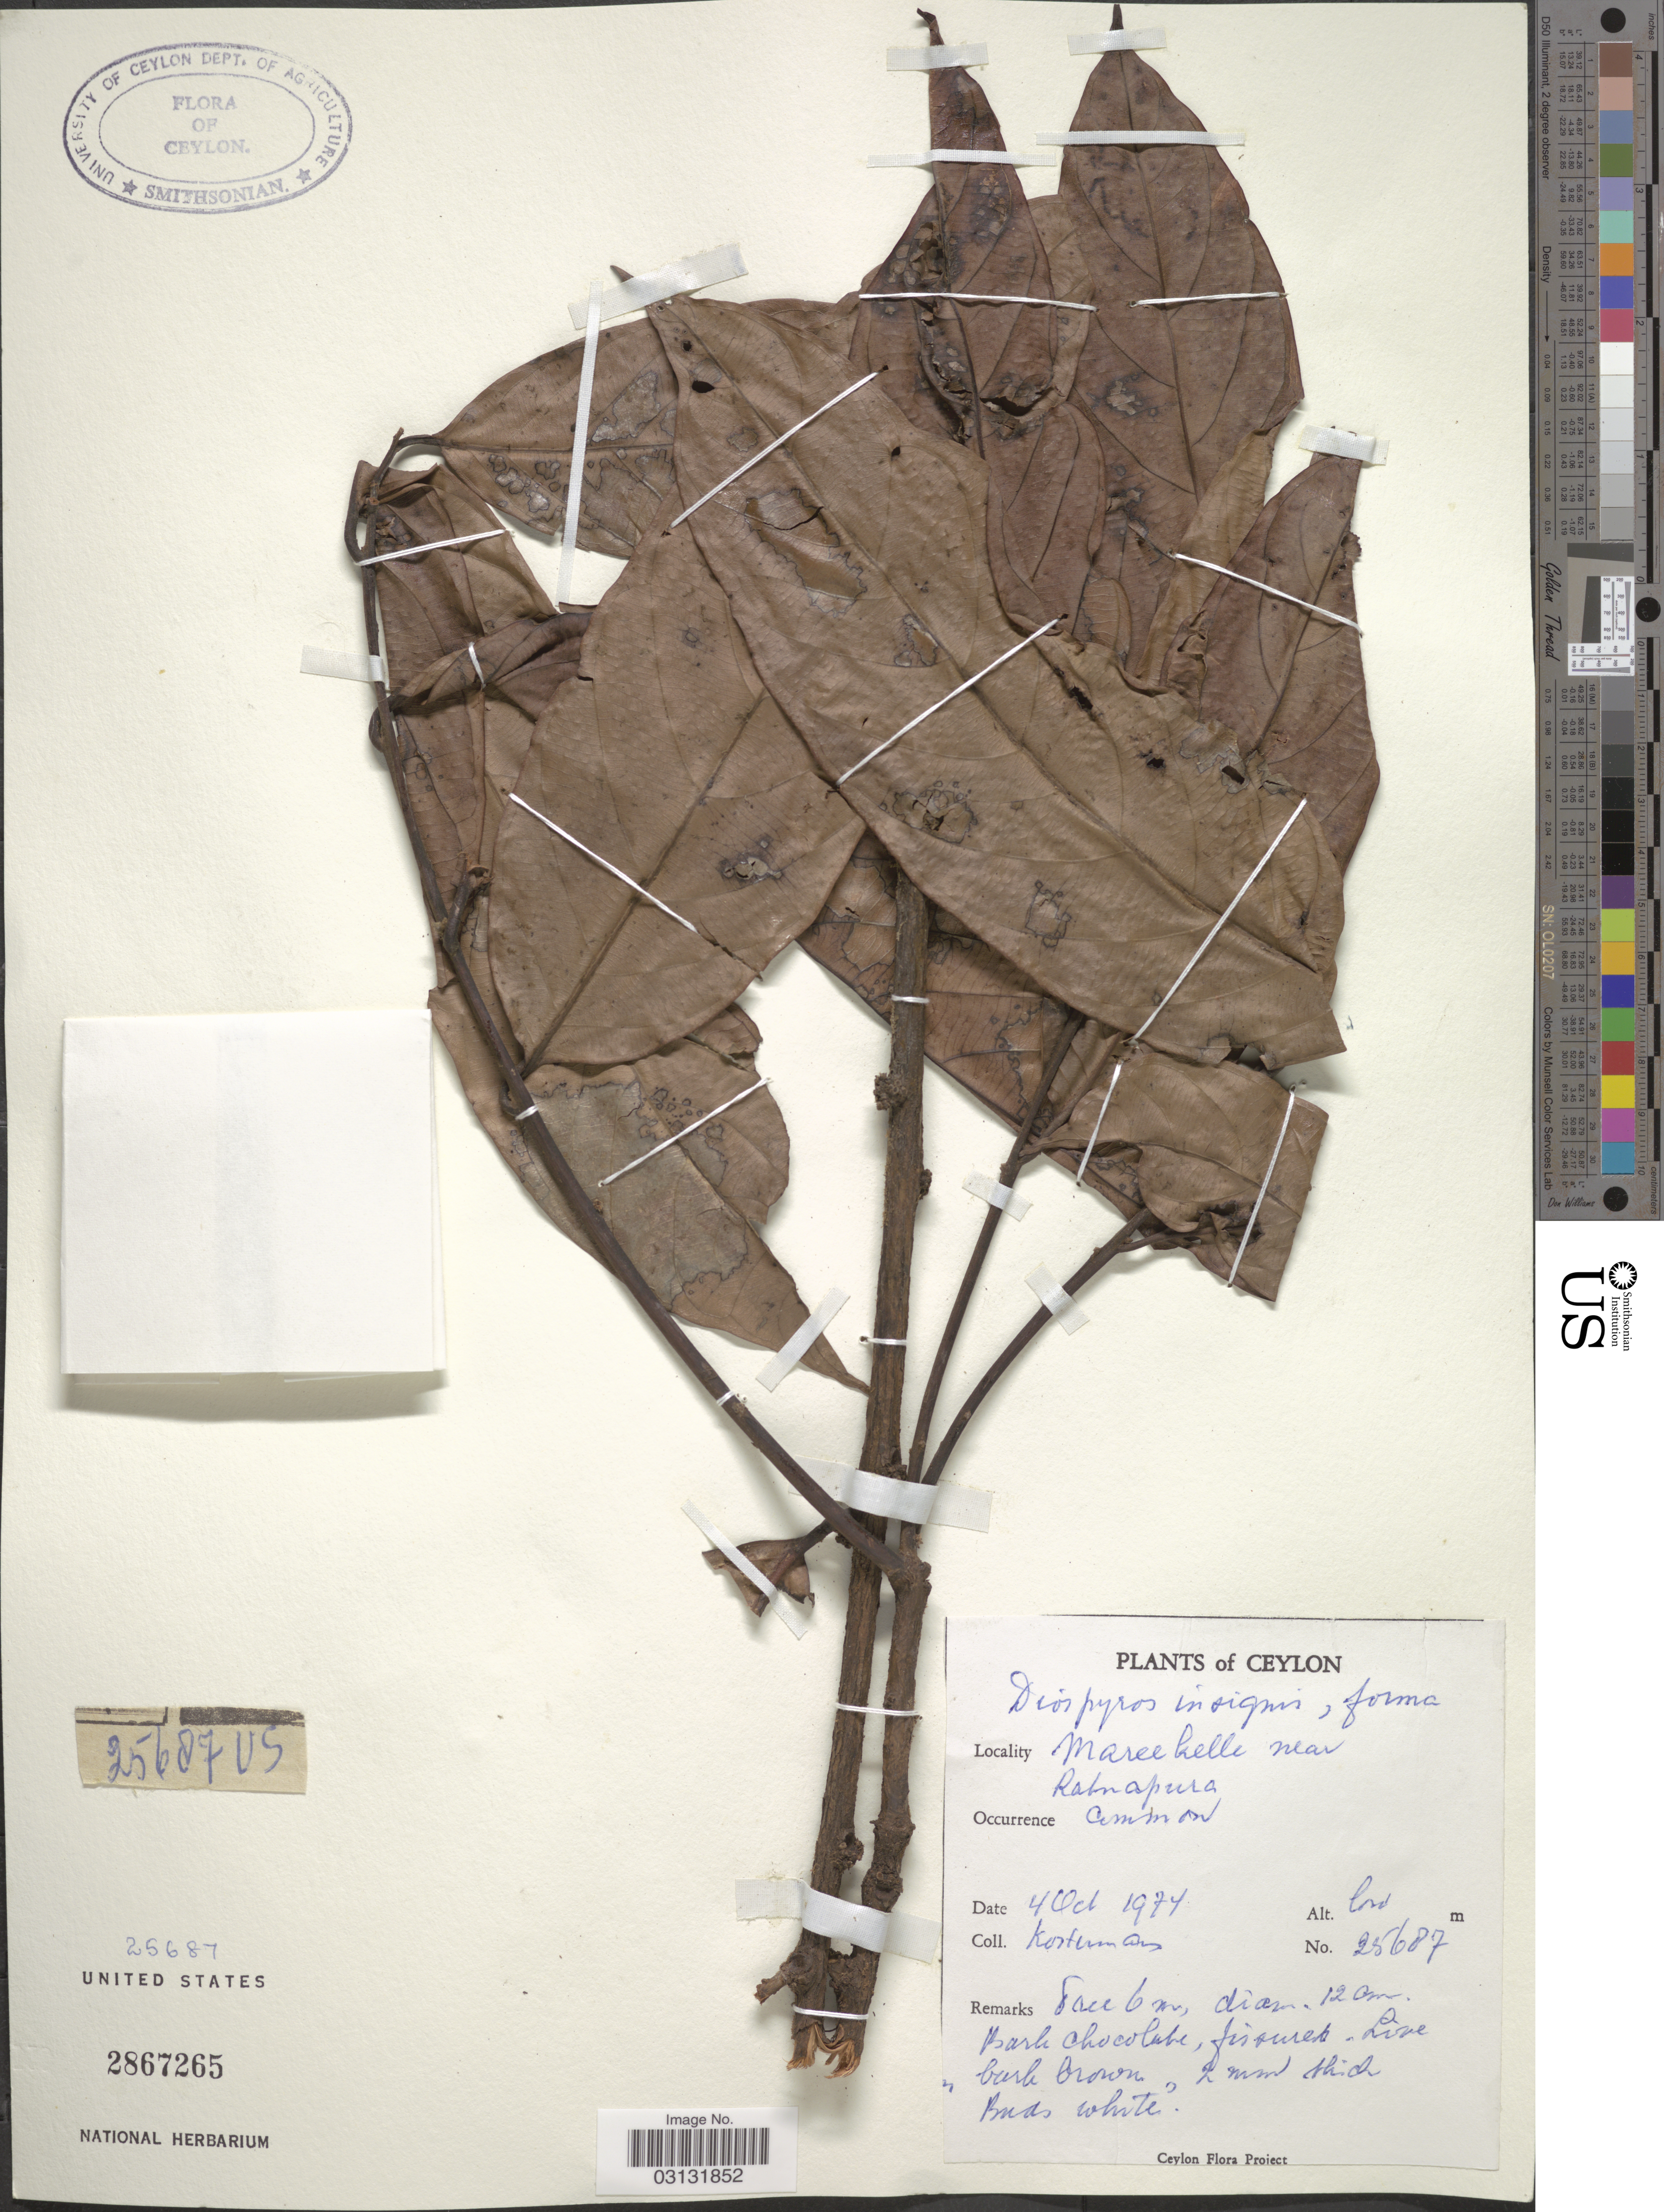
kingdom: Plantae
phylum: Tracheophyta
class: Magnoliopsida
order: Ericales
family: Ebenaceae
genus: Diospyros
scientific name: Diospyros insignis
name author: Thwaites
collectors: Kostermans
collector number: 25687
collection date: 1974-10-04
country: Sri Lanka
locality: Ceylon. Mareekelle near Ratnapura.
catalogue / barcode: US 2867265